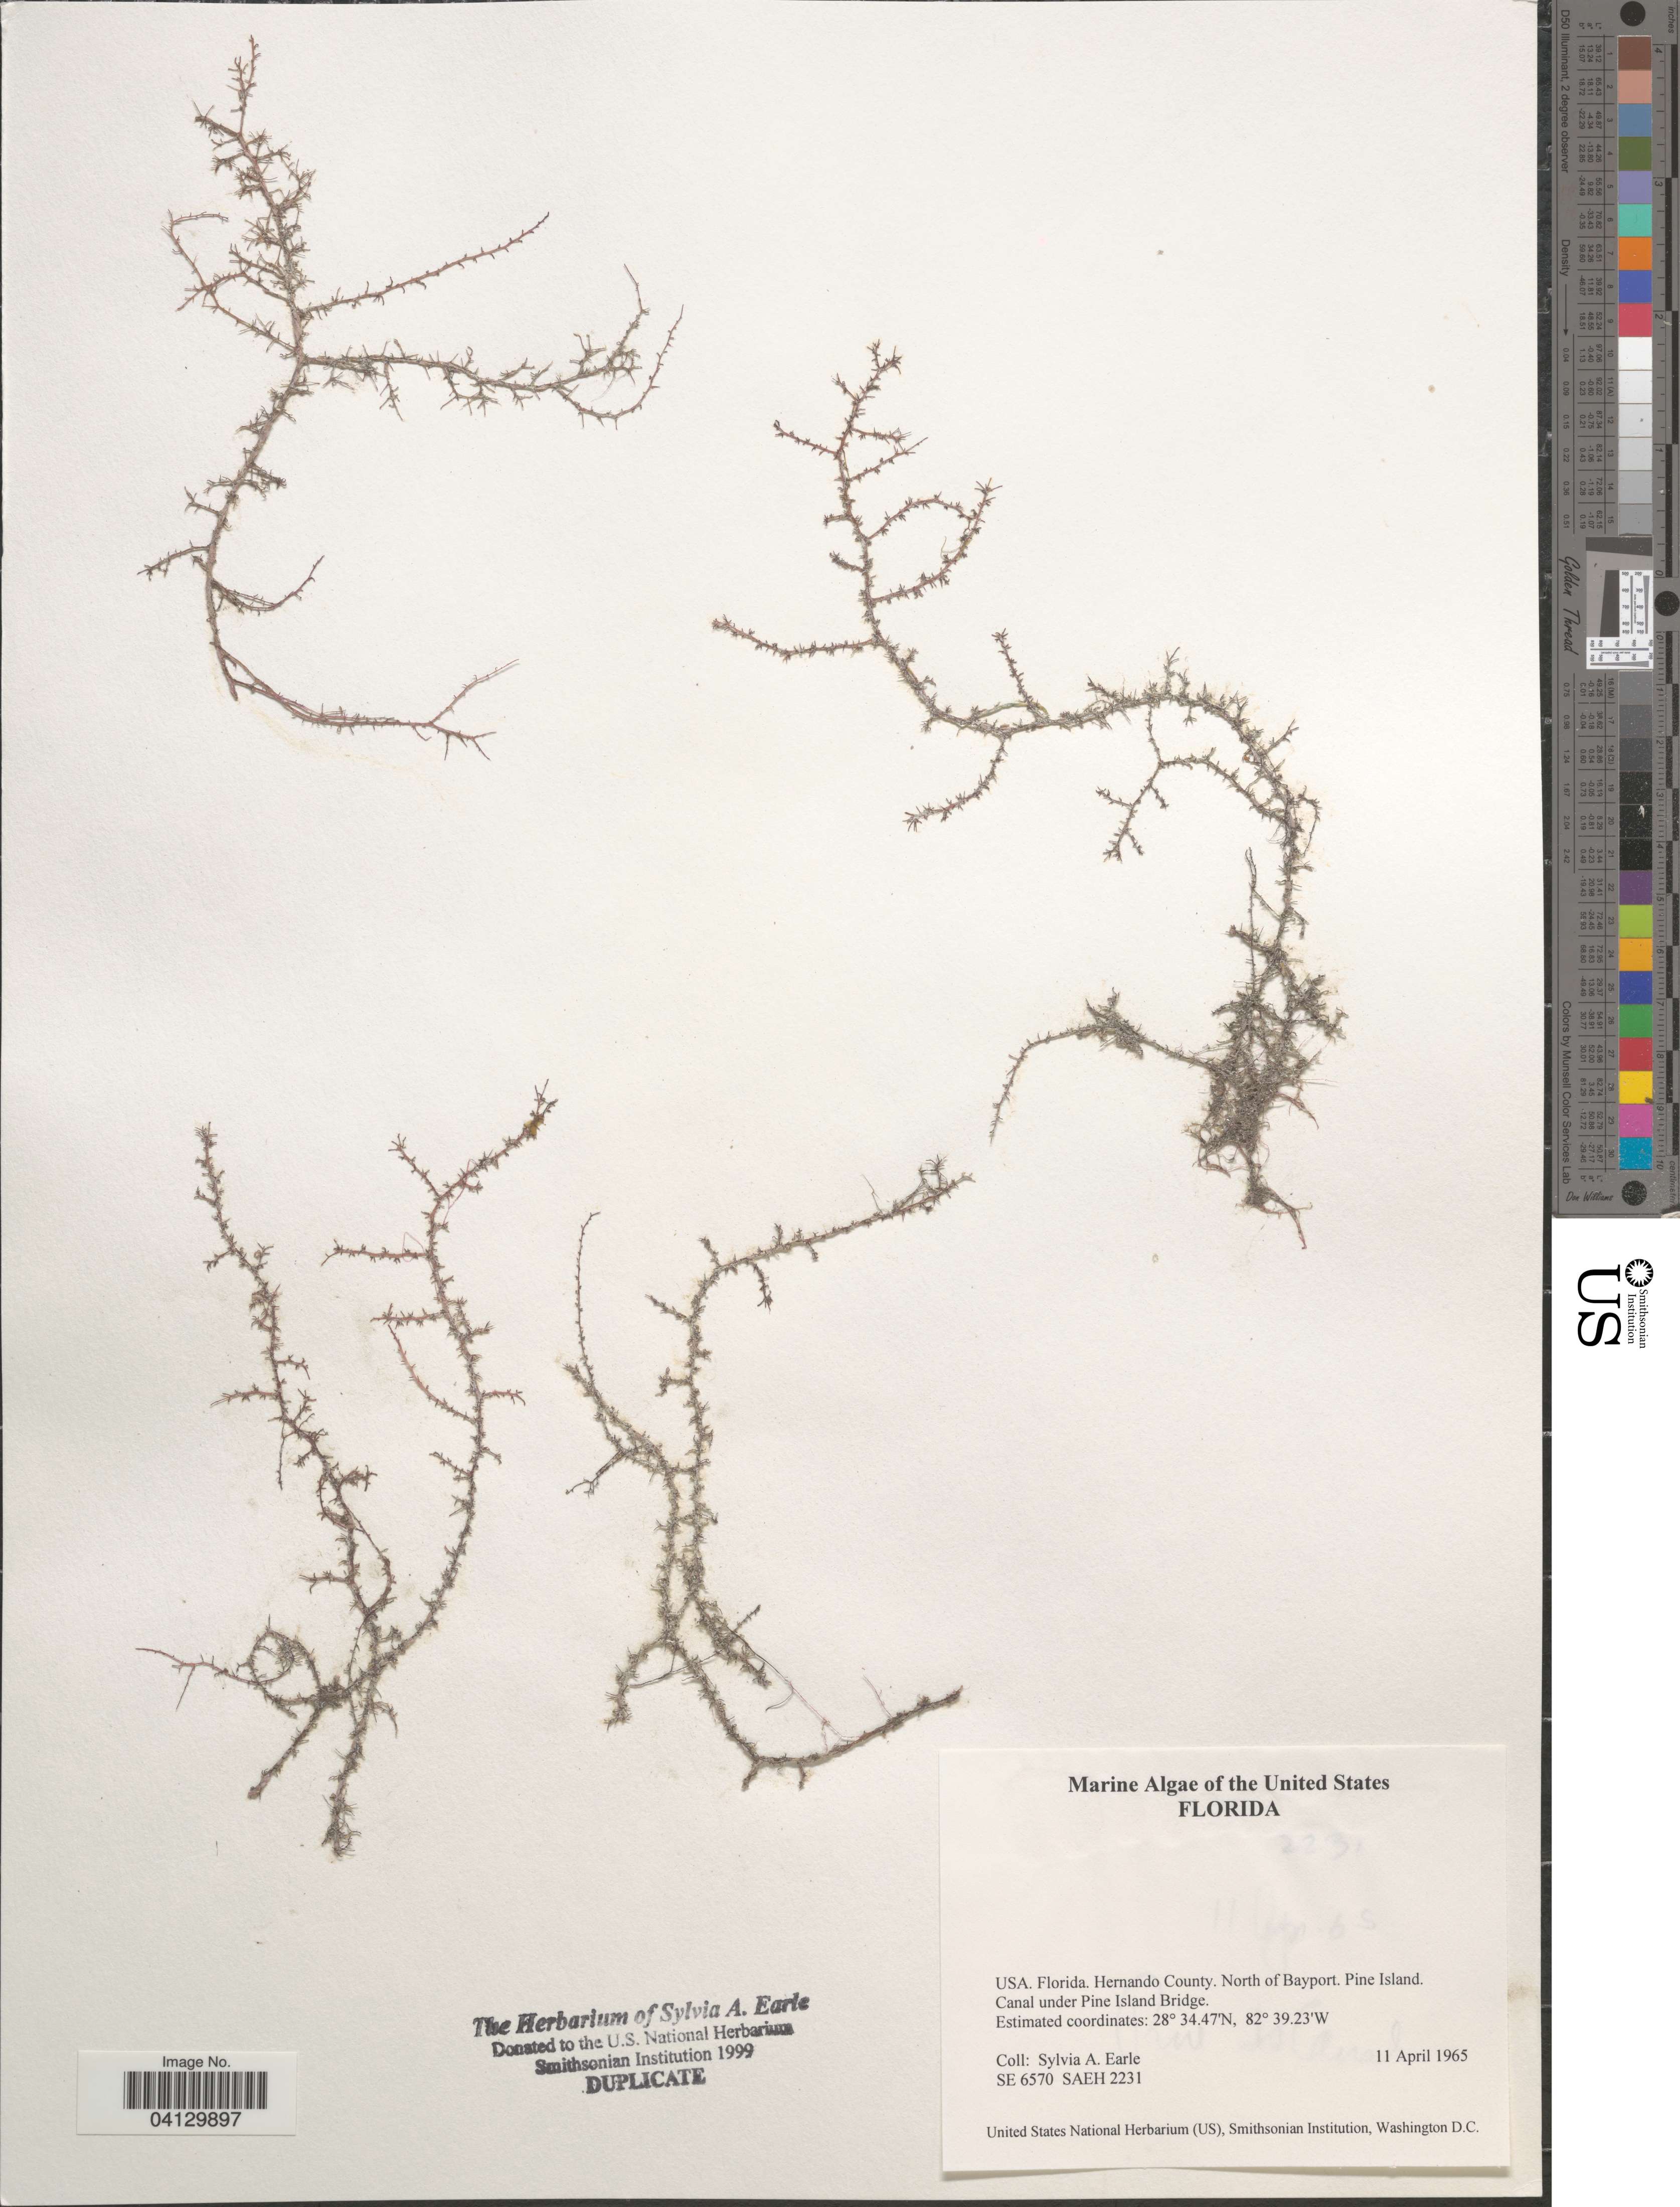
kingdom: Plantae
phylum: Rhodophyta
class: Florideophyceae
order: Corallinales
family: Corallinaceae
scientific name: Crustose Coralline Algae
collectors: S. A. Earle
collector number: SE6570/SAEH2231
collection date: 1965-04-11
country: United States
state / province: Florida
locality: Hernando County. North of Bayport. Pine Island. Canal under Pine Island Bridge.